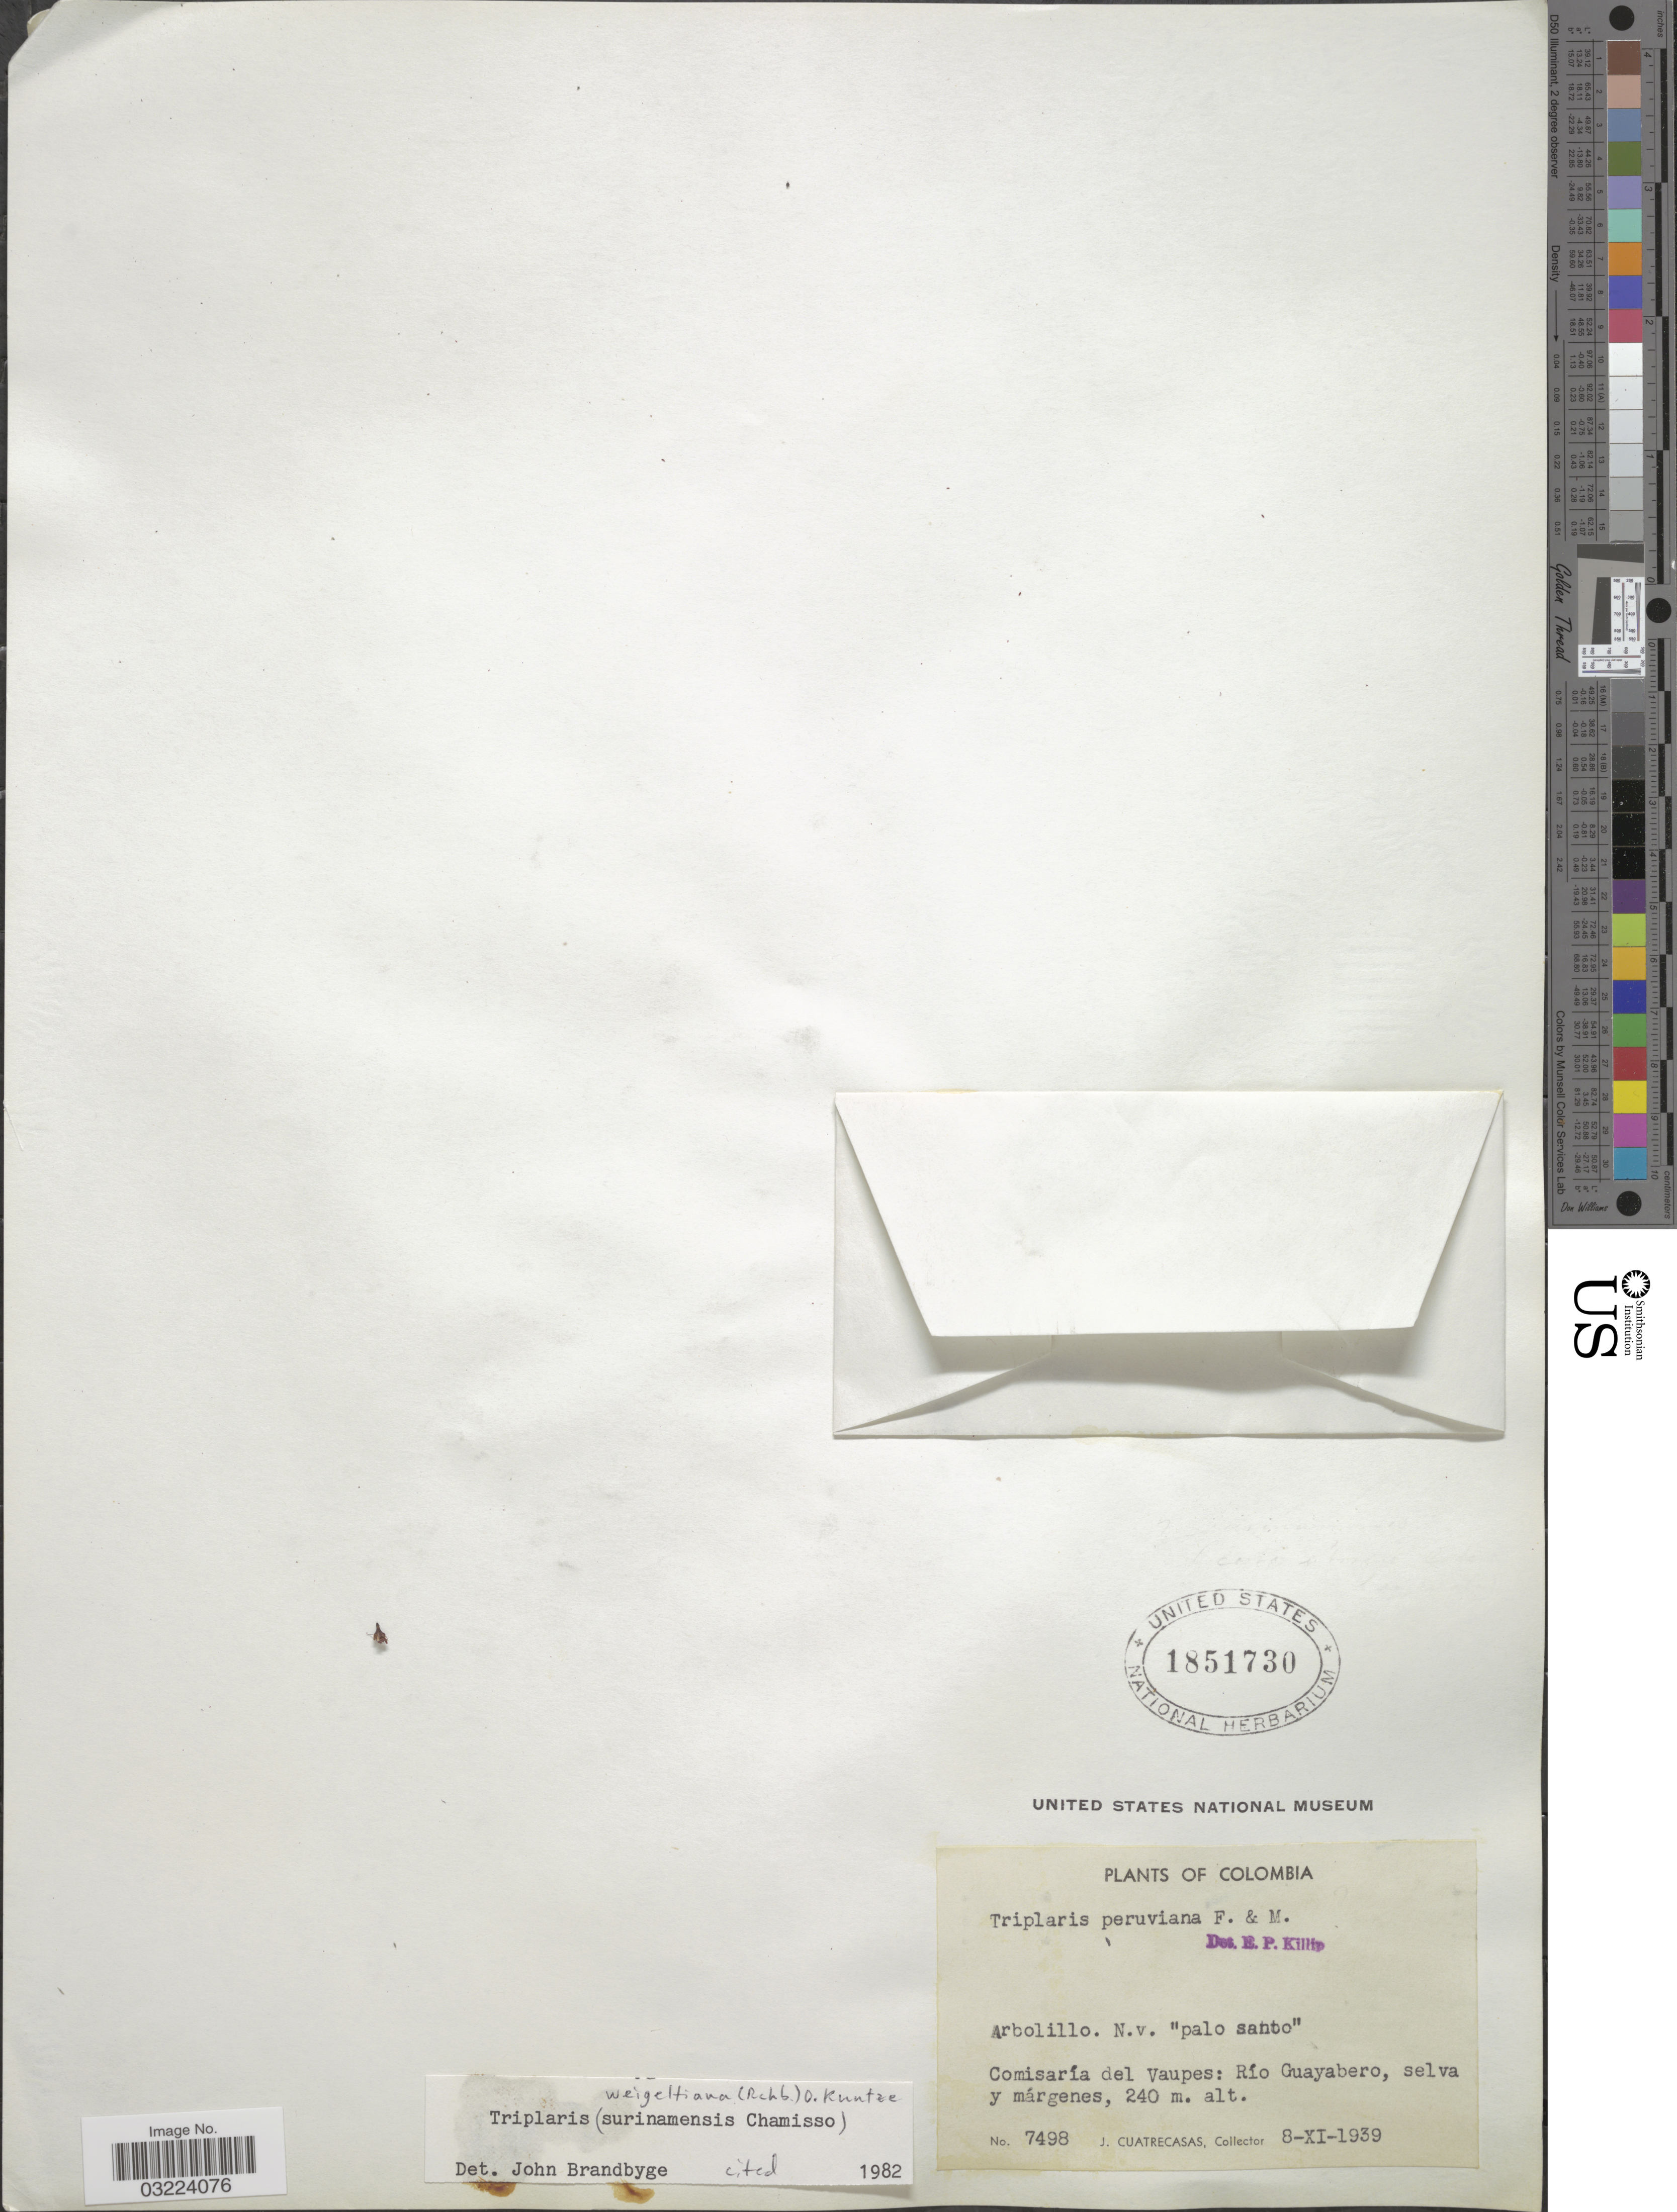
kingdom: Plantae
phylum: Tracheophyta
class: Magnoliopsida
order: Caryophyllales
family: Polygonaceae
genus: Triplaris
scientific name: Triplaris weigeltiana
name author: (Rchb.) Kuntze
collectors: J. Cuatrecasas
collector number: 7498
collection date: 1939-11-08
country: Colombia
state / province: Vaupés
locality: Comisaría del Vaupes: Río Guayabero, selva y márgenes.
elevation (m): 240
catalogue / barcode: US 1851730